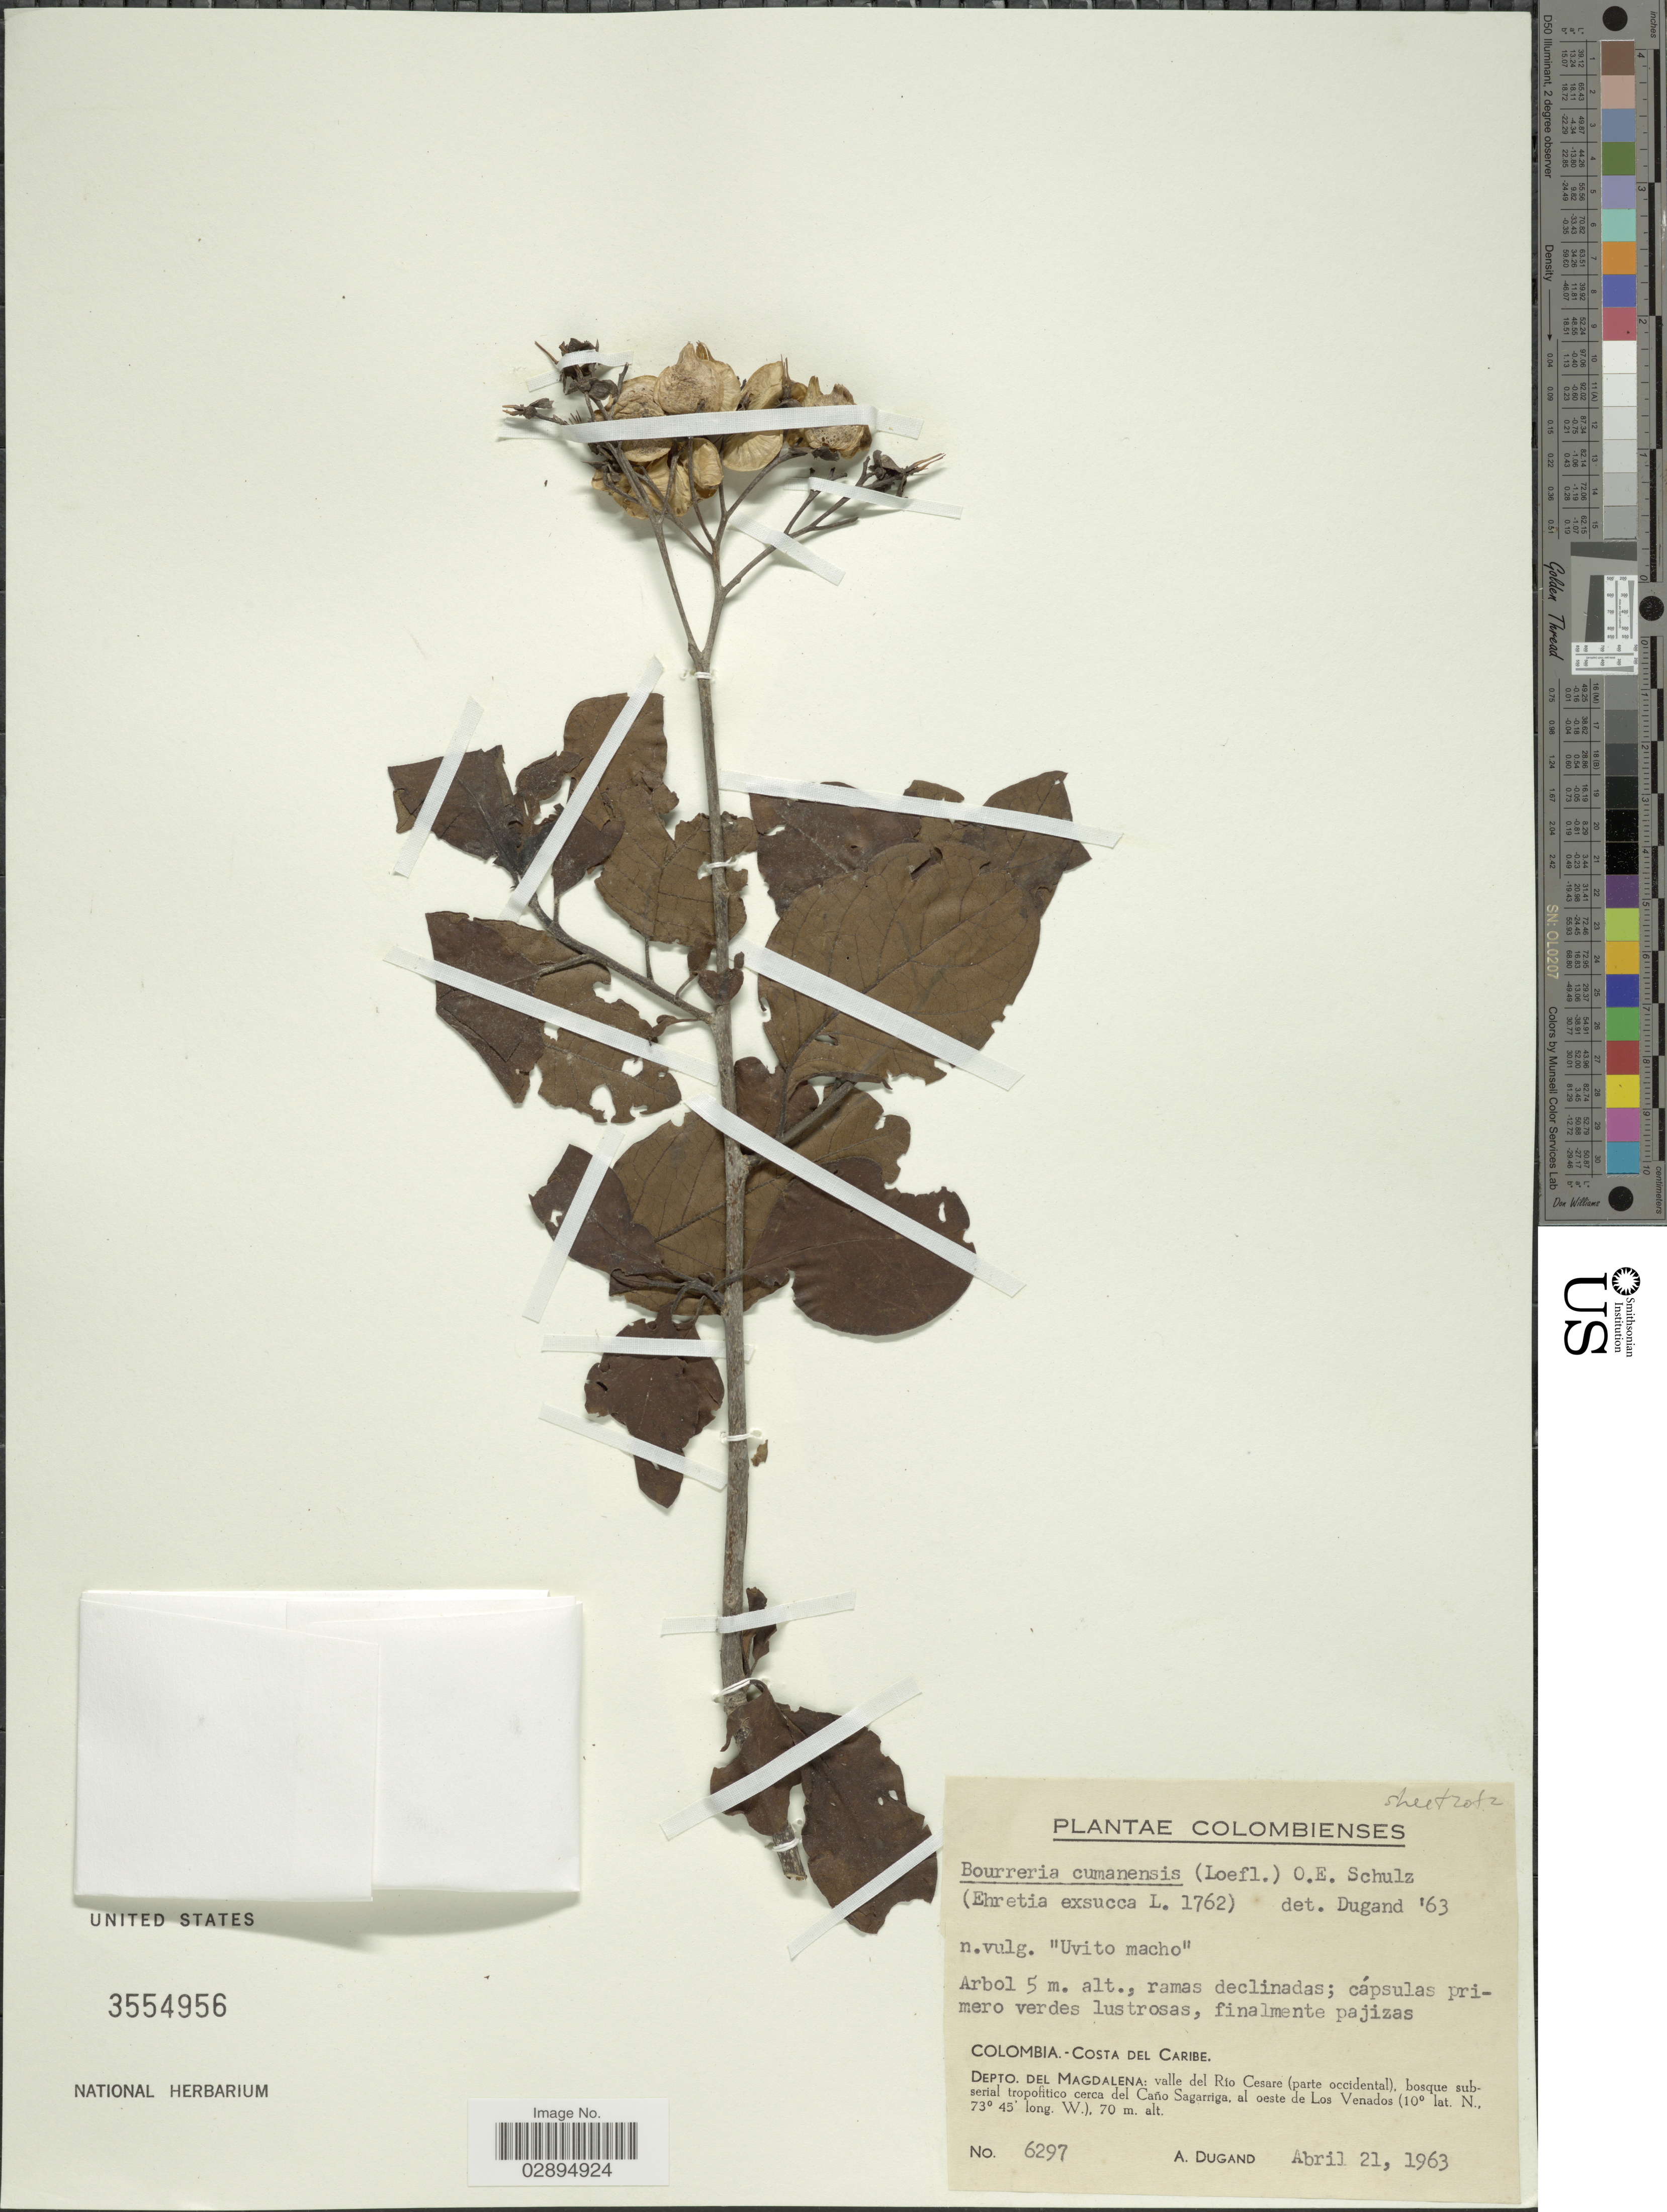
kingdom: Plantae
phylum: Tracheophyta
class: Magnoliopsida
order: Boraginales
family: Ehretiaceae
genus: Bourreria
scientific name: Bourreria exsucca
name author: (L.) Jacq.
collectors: A. Dugand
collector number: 6297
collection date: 1963-04-21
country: Colombia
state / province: Magdalena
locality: Costa del Caribe. Depto. del Magdalena: valle del Rio Cesare (parte occidental), bosque subserial tropofitico cerca del Caño Sagarriga, al oeste de Los Venados.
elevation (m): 70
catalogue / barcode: US 3554956